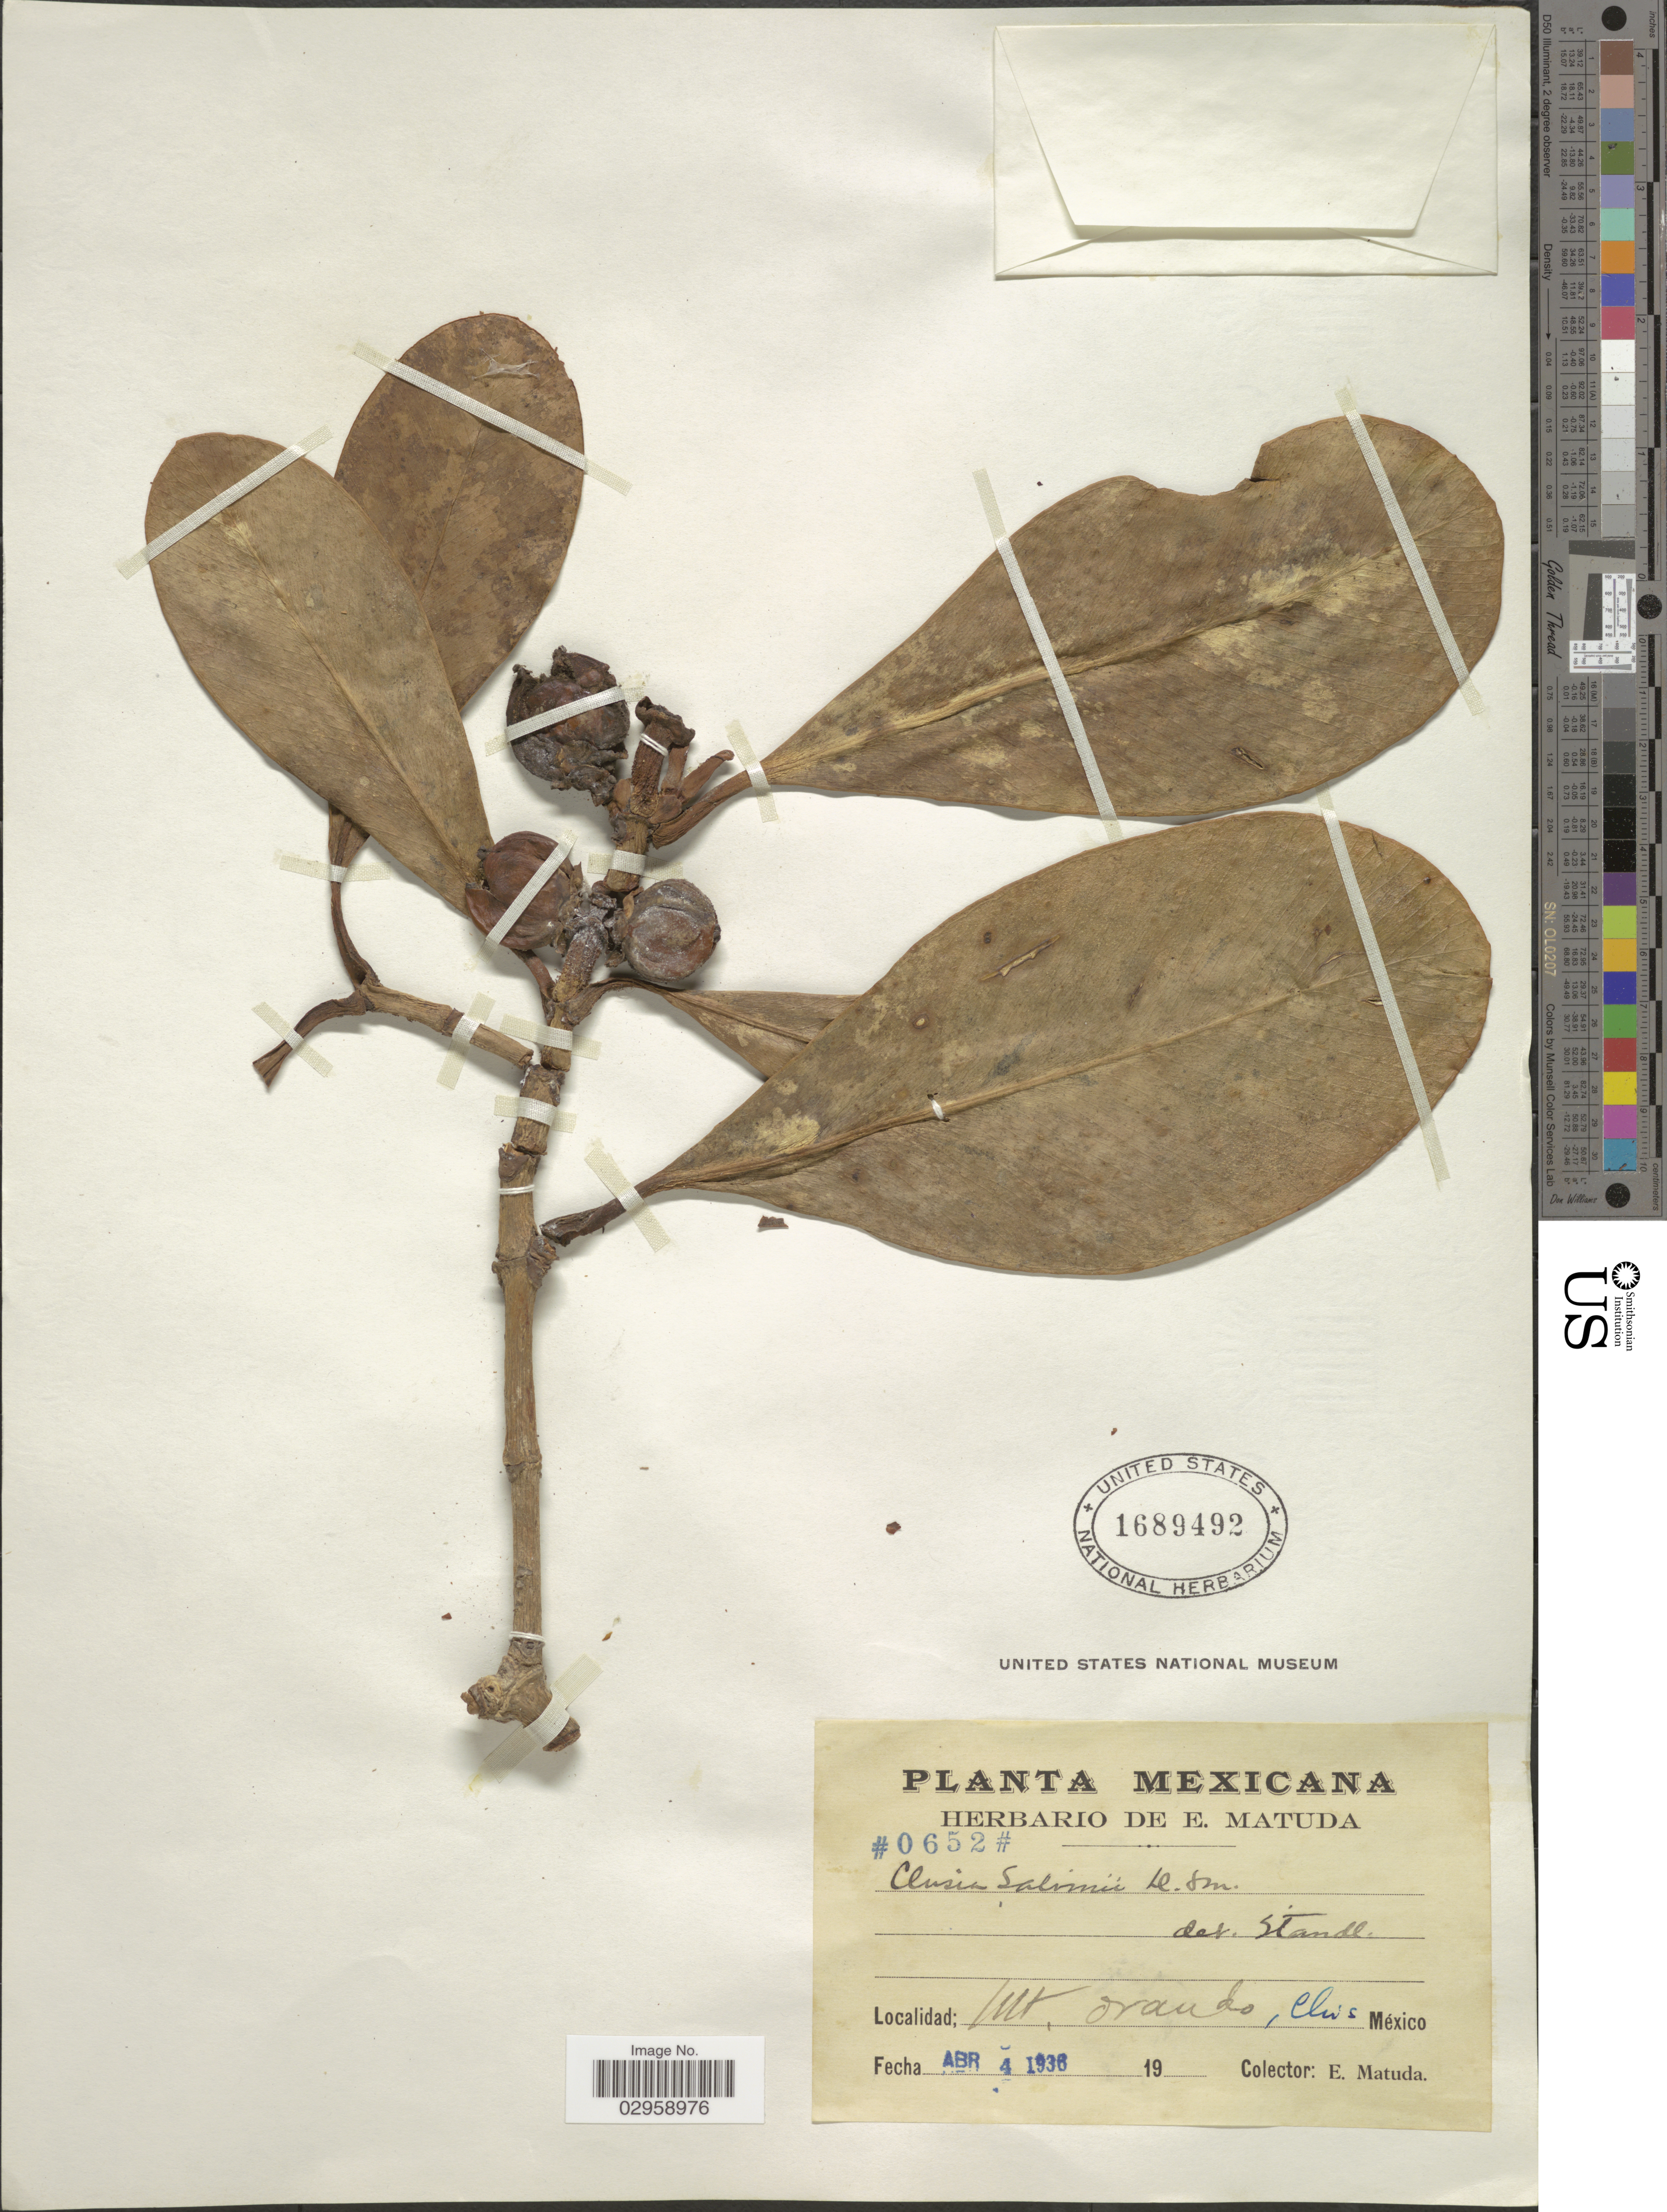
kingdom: Plantae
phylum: Tracheophyta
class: Magnoliopsida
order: Malpighiales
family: Clusiaceae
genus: Clusia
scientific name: Clusia salvinii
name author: Donn. Sm.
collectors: E. Matuda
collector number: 0652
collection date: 1938-04-04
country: Mexico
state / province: Chiapas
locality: Mt. Ovando. México.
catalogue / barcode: US 1689492